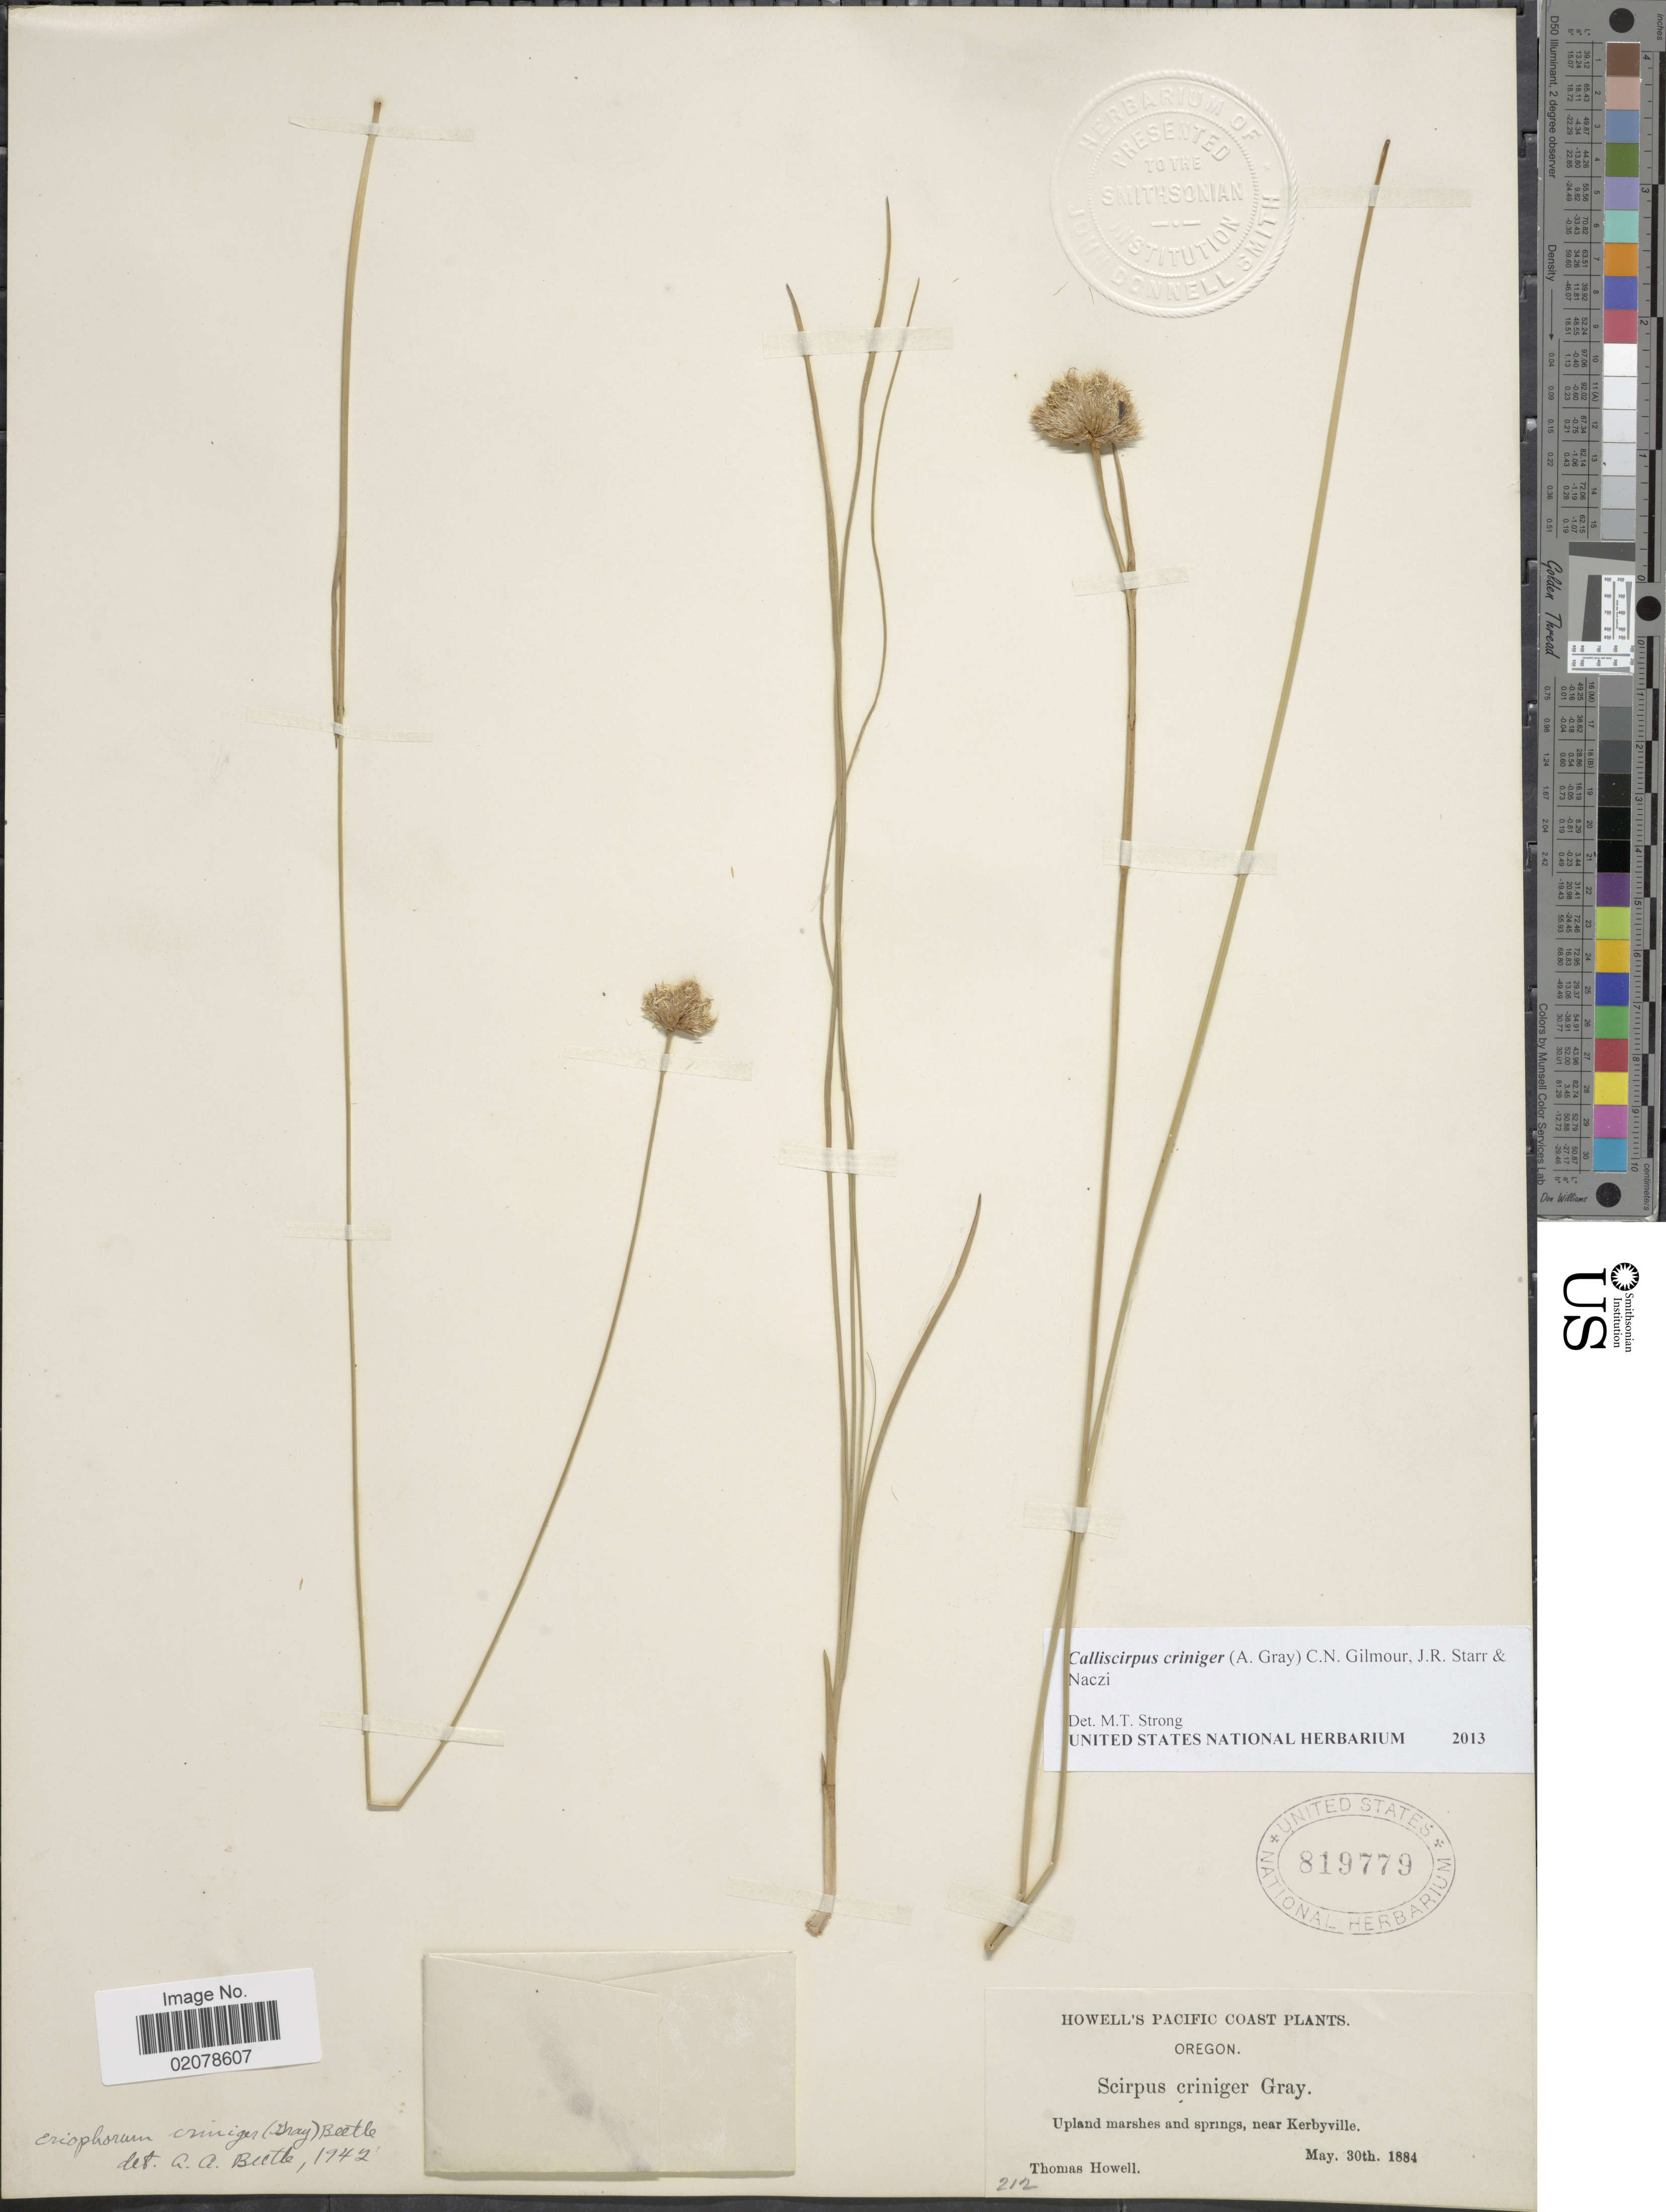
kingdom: Plantae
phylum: Tracheophyta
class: Liliopsida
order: Poales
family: Cyperaceae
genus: Calliscirpus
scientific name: Calliscirpus criniger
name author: (A. Gray) C.N. Gilmour et al.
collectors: T. Howell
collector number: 212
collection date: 1884-05-30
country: United States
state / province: Oregon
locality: Near Kerbyville. Pacific Coast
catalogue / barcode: US 819779